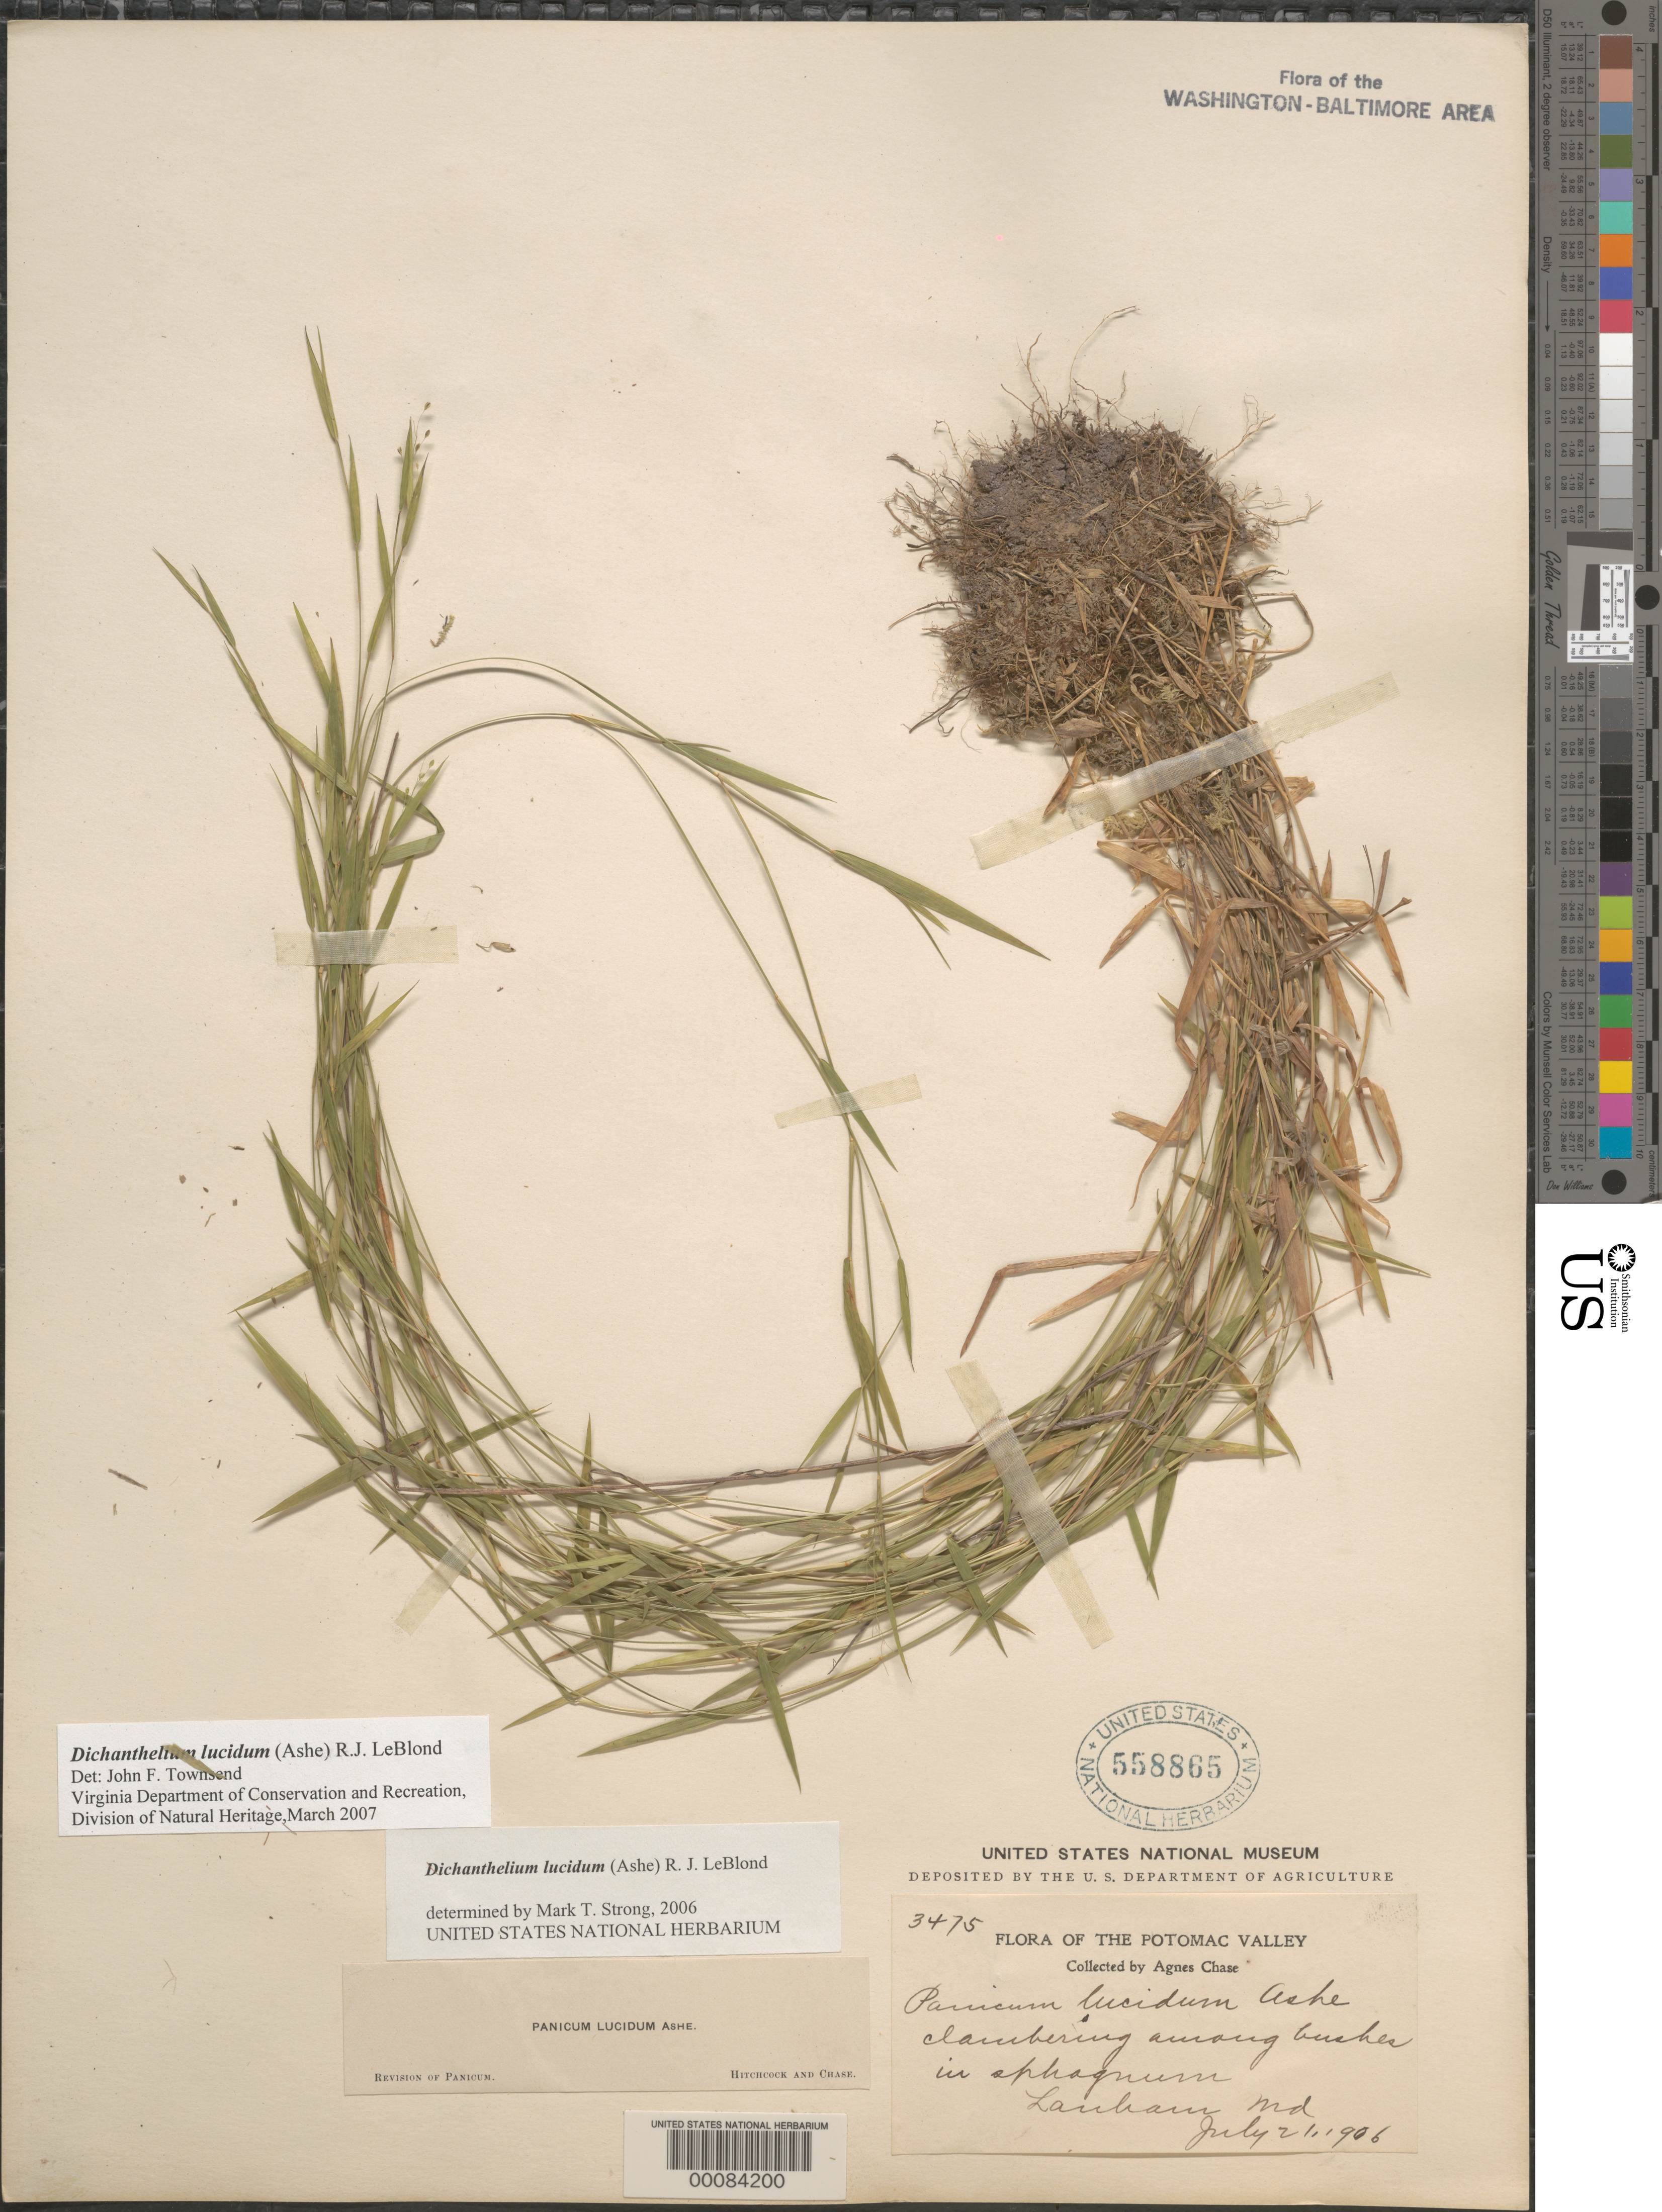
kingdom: Plantae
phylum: Tracheophyta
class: Liliopsida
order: Poales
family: Poaceae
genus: Dichanthelium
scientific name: Dichanthelium dichotomum var. dichotomum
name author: (L.) Gould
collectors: A. Chase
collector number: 3475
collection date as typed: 21 Jul 1906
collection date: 1906-07-21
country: United States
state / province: Maryland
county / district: Prince George's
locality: Lanham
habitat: Among bushes in sphagnum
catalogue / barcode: US 558865